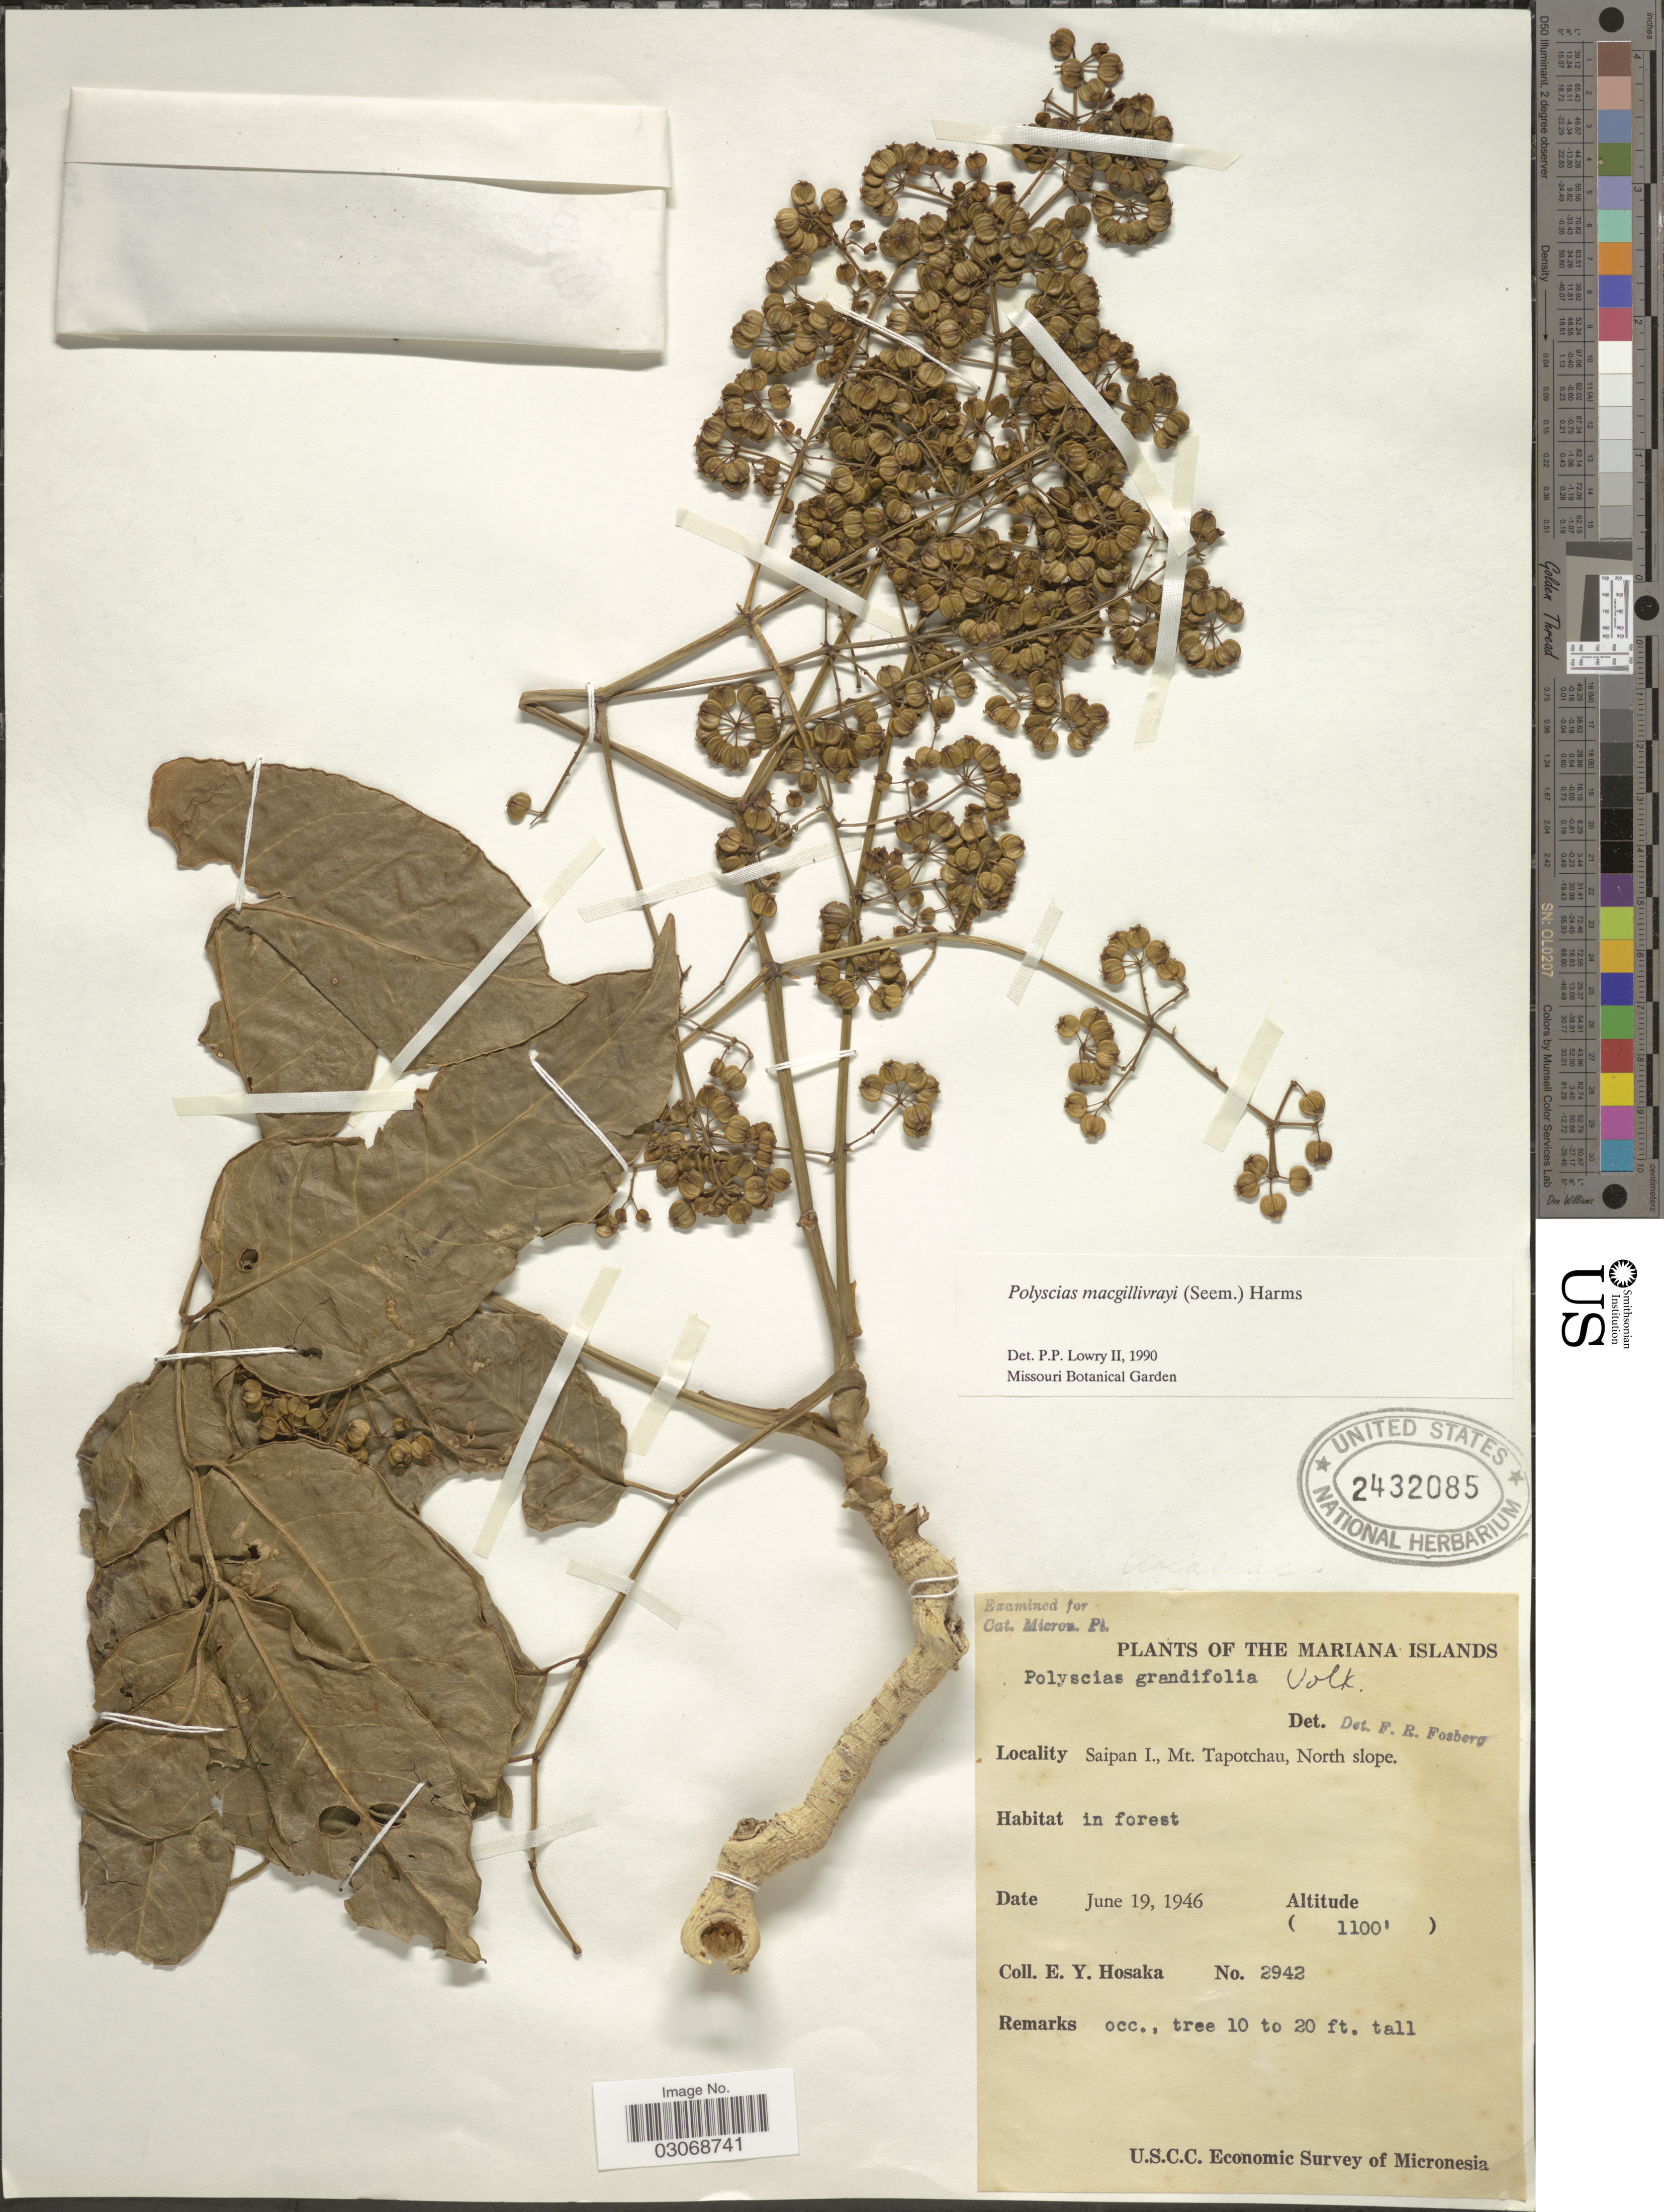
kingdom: Plantae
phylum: Tracheophyta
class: Magnoliopsida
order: Apiales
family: Araliaceae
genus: Polyscias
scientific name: Polyscias macgillivrayi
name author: Harms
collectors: E. Y. Hosaka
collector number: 2942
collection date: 1946-06-19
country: Northern Mariana Islands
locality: The Mariana Islands, Saipan I., Mt. Tapotchau, North slope.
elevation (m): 335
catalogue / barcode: US 2432085